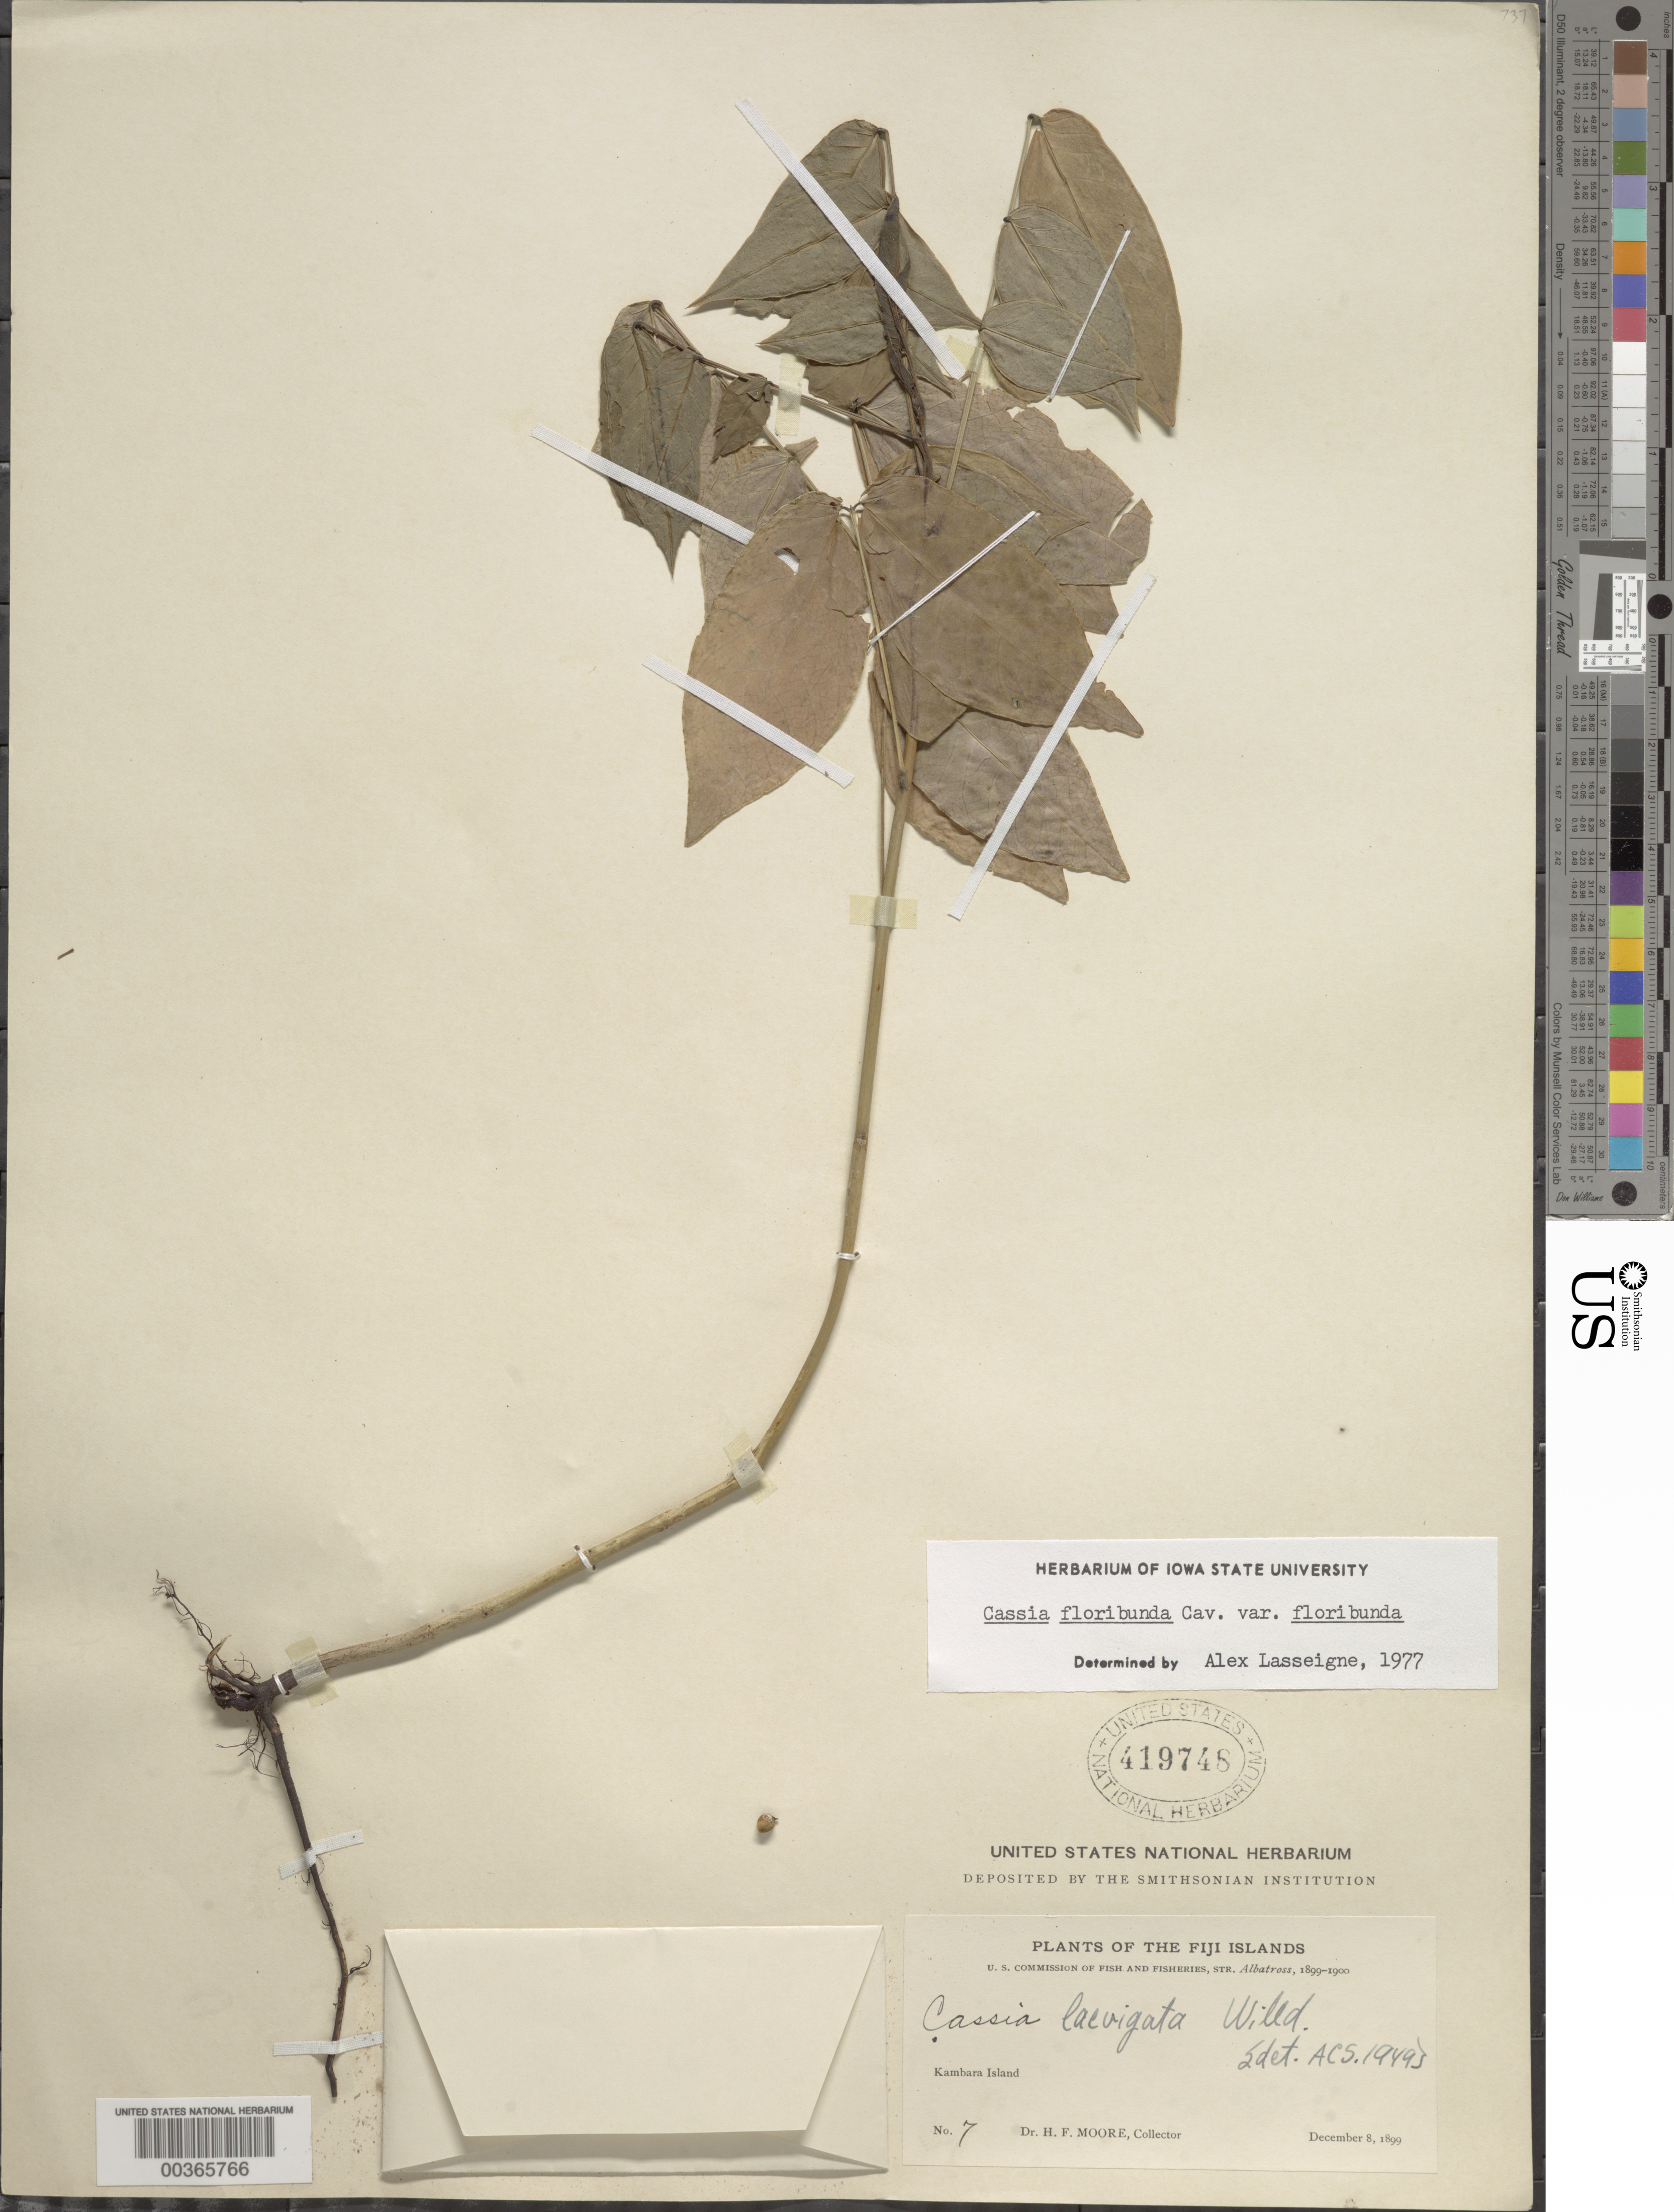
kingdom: Plantae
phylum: Tracheophyta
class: Magnoliopsida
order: Fabales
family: Fabaceae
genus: Senna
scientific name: Senna x floribunda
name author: (Cav.) H.S. Irwin & Barneby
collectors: H. F. Moore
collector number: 7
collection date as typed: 08 Dec 1899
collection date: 1899-12-08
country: Fiji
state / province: Eastern Division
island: Kabara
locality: Kambara Island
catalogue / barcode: US 419748